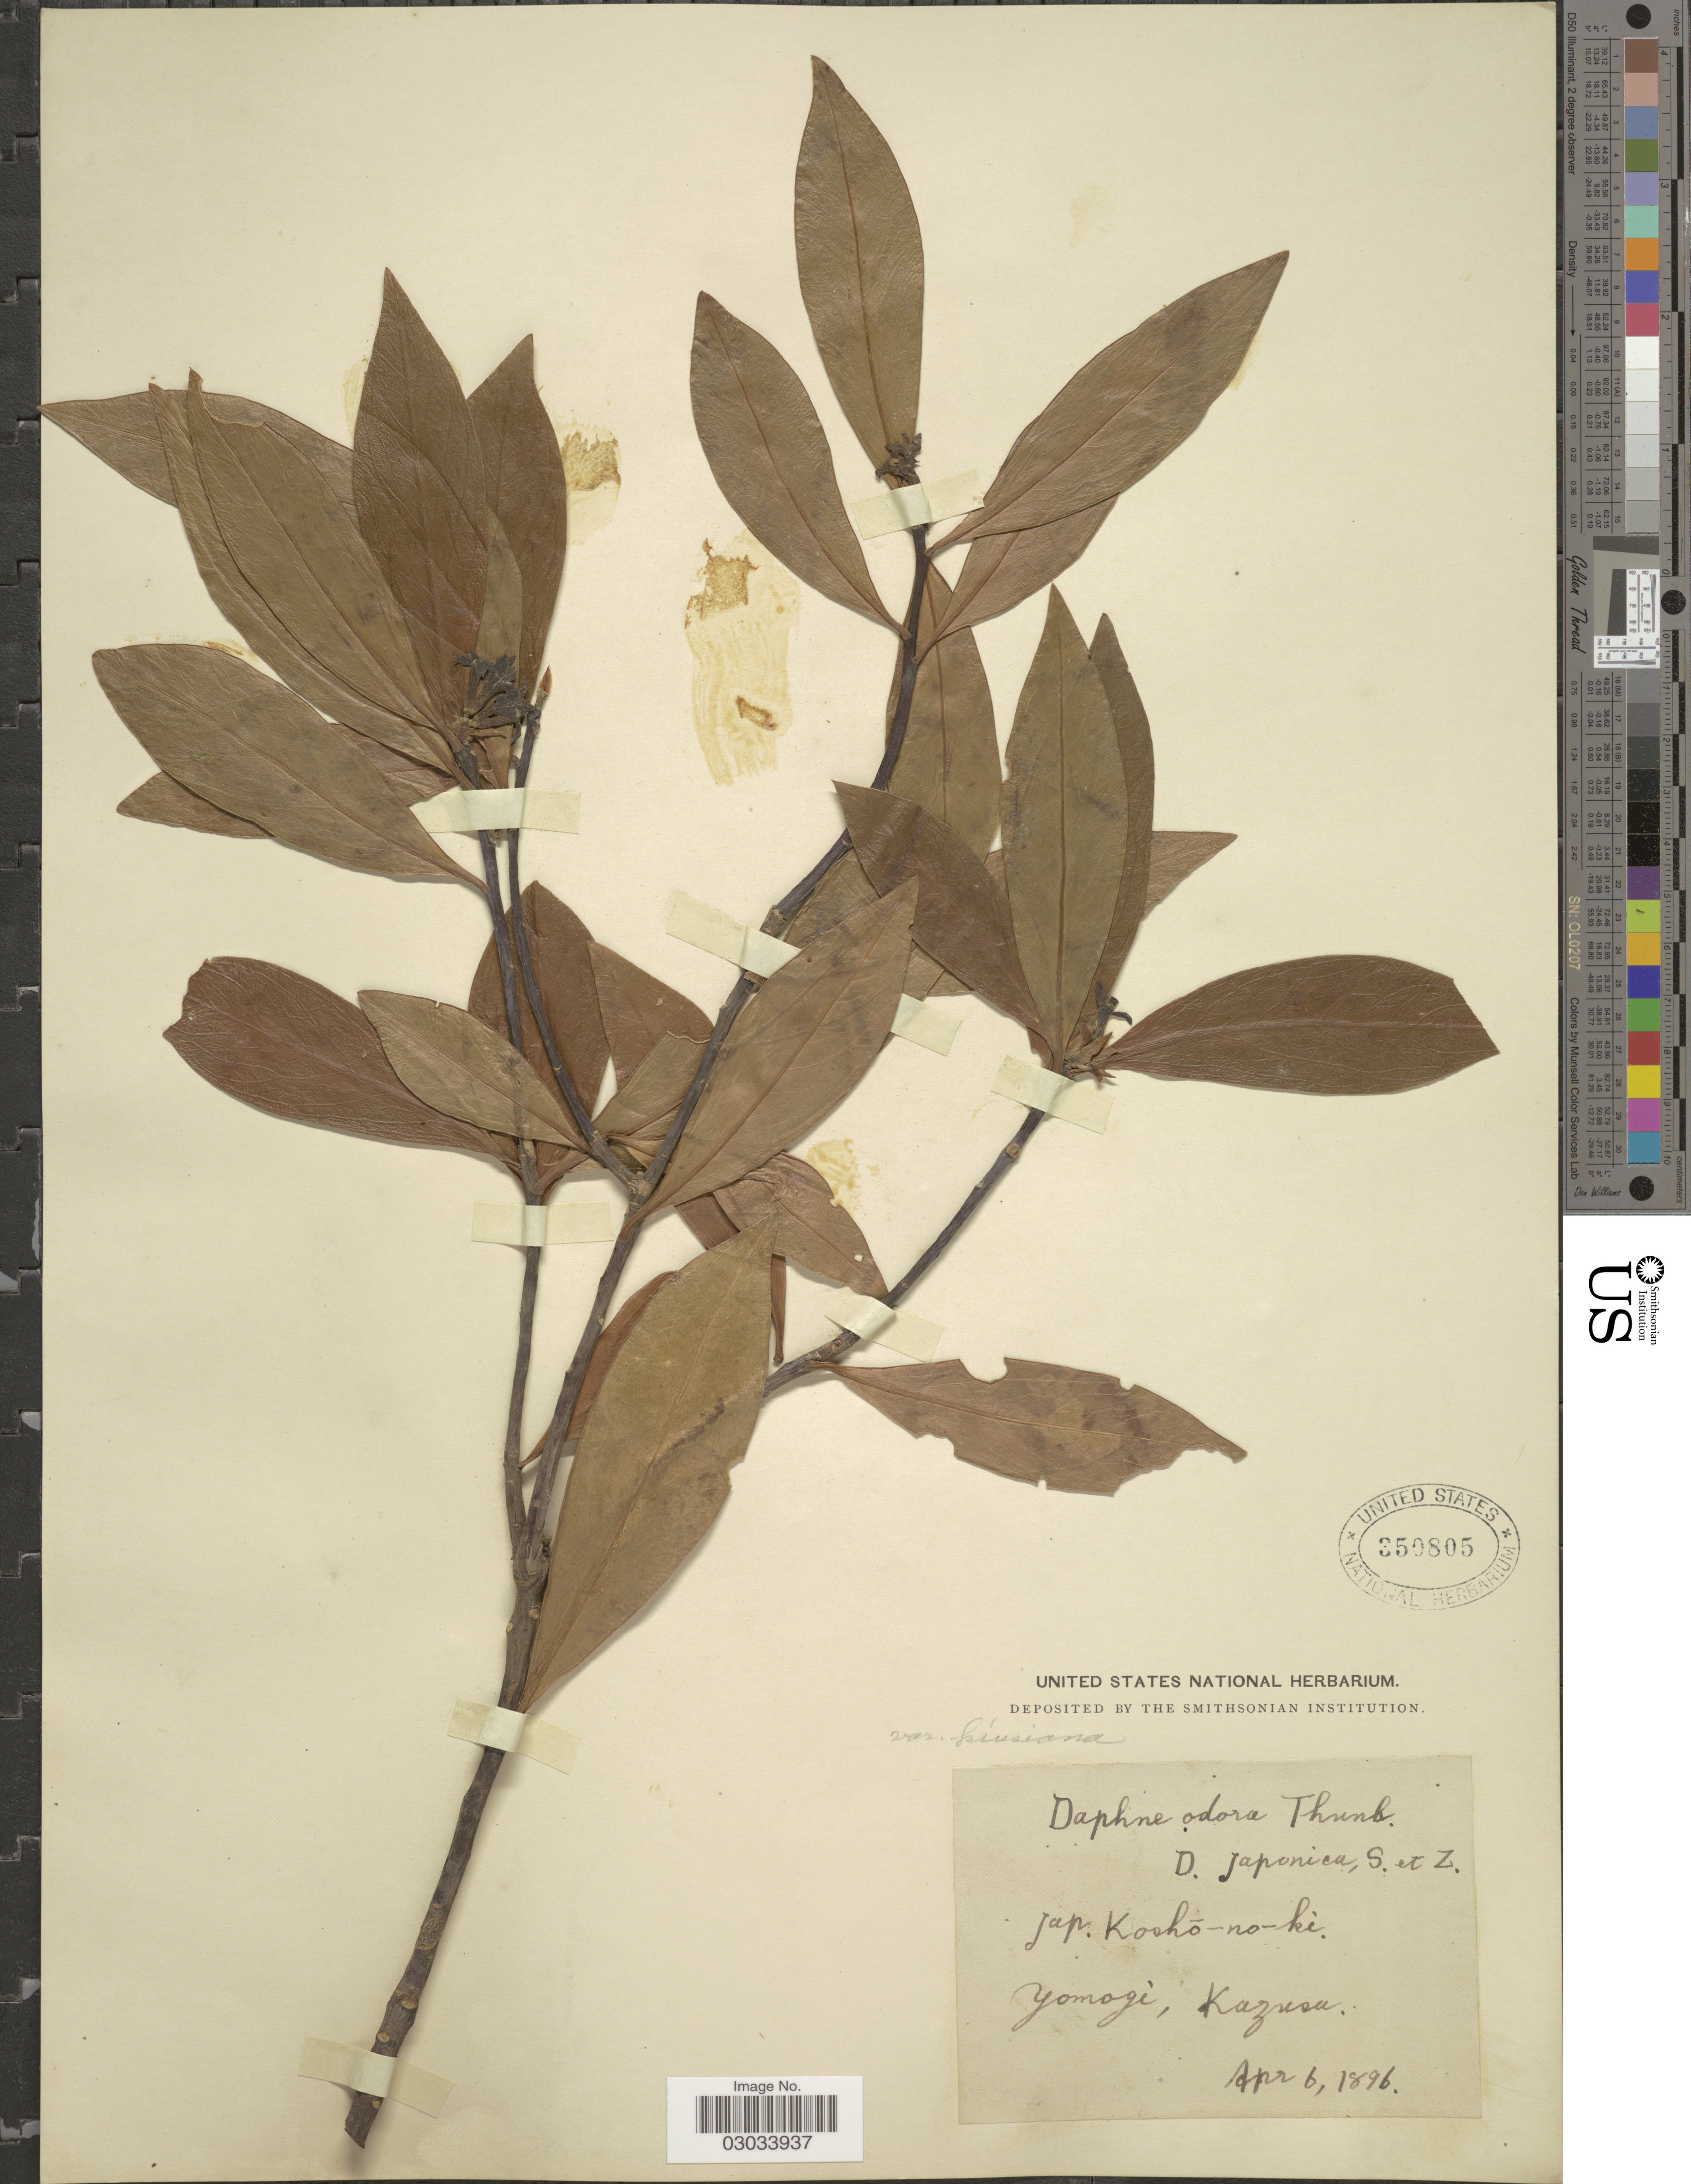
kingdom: Plantae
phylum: Tracheophyta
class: Magnoliopsida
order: Malvales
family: Thymelaeaceae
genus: Daphne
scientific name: Daphne kiusiana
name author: Miq.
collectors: ex herb. United States National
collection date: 1896-04-06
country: Japan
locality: Yomogi, Kazusu.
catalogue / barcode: US 350805